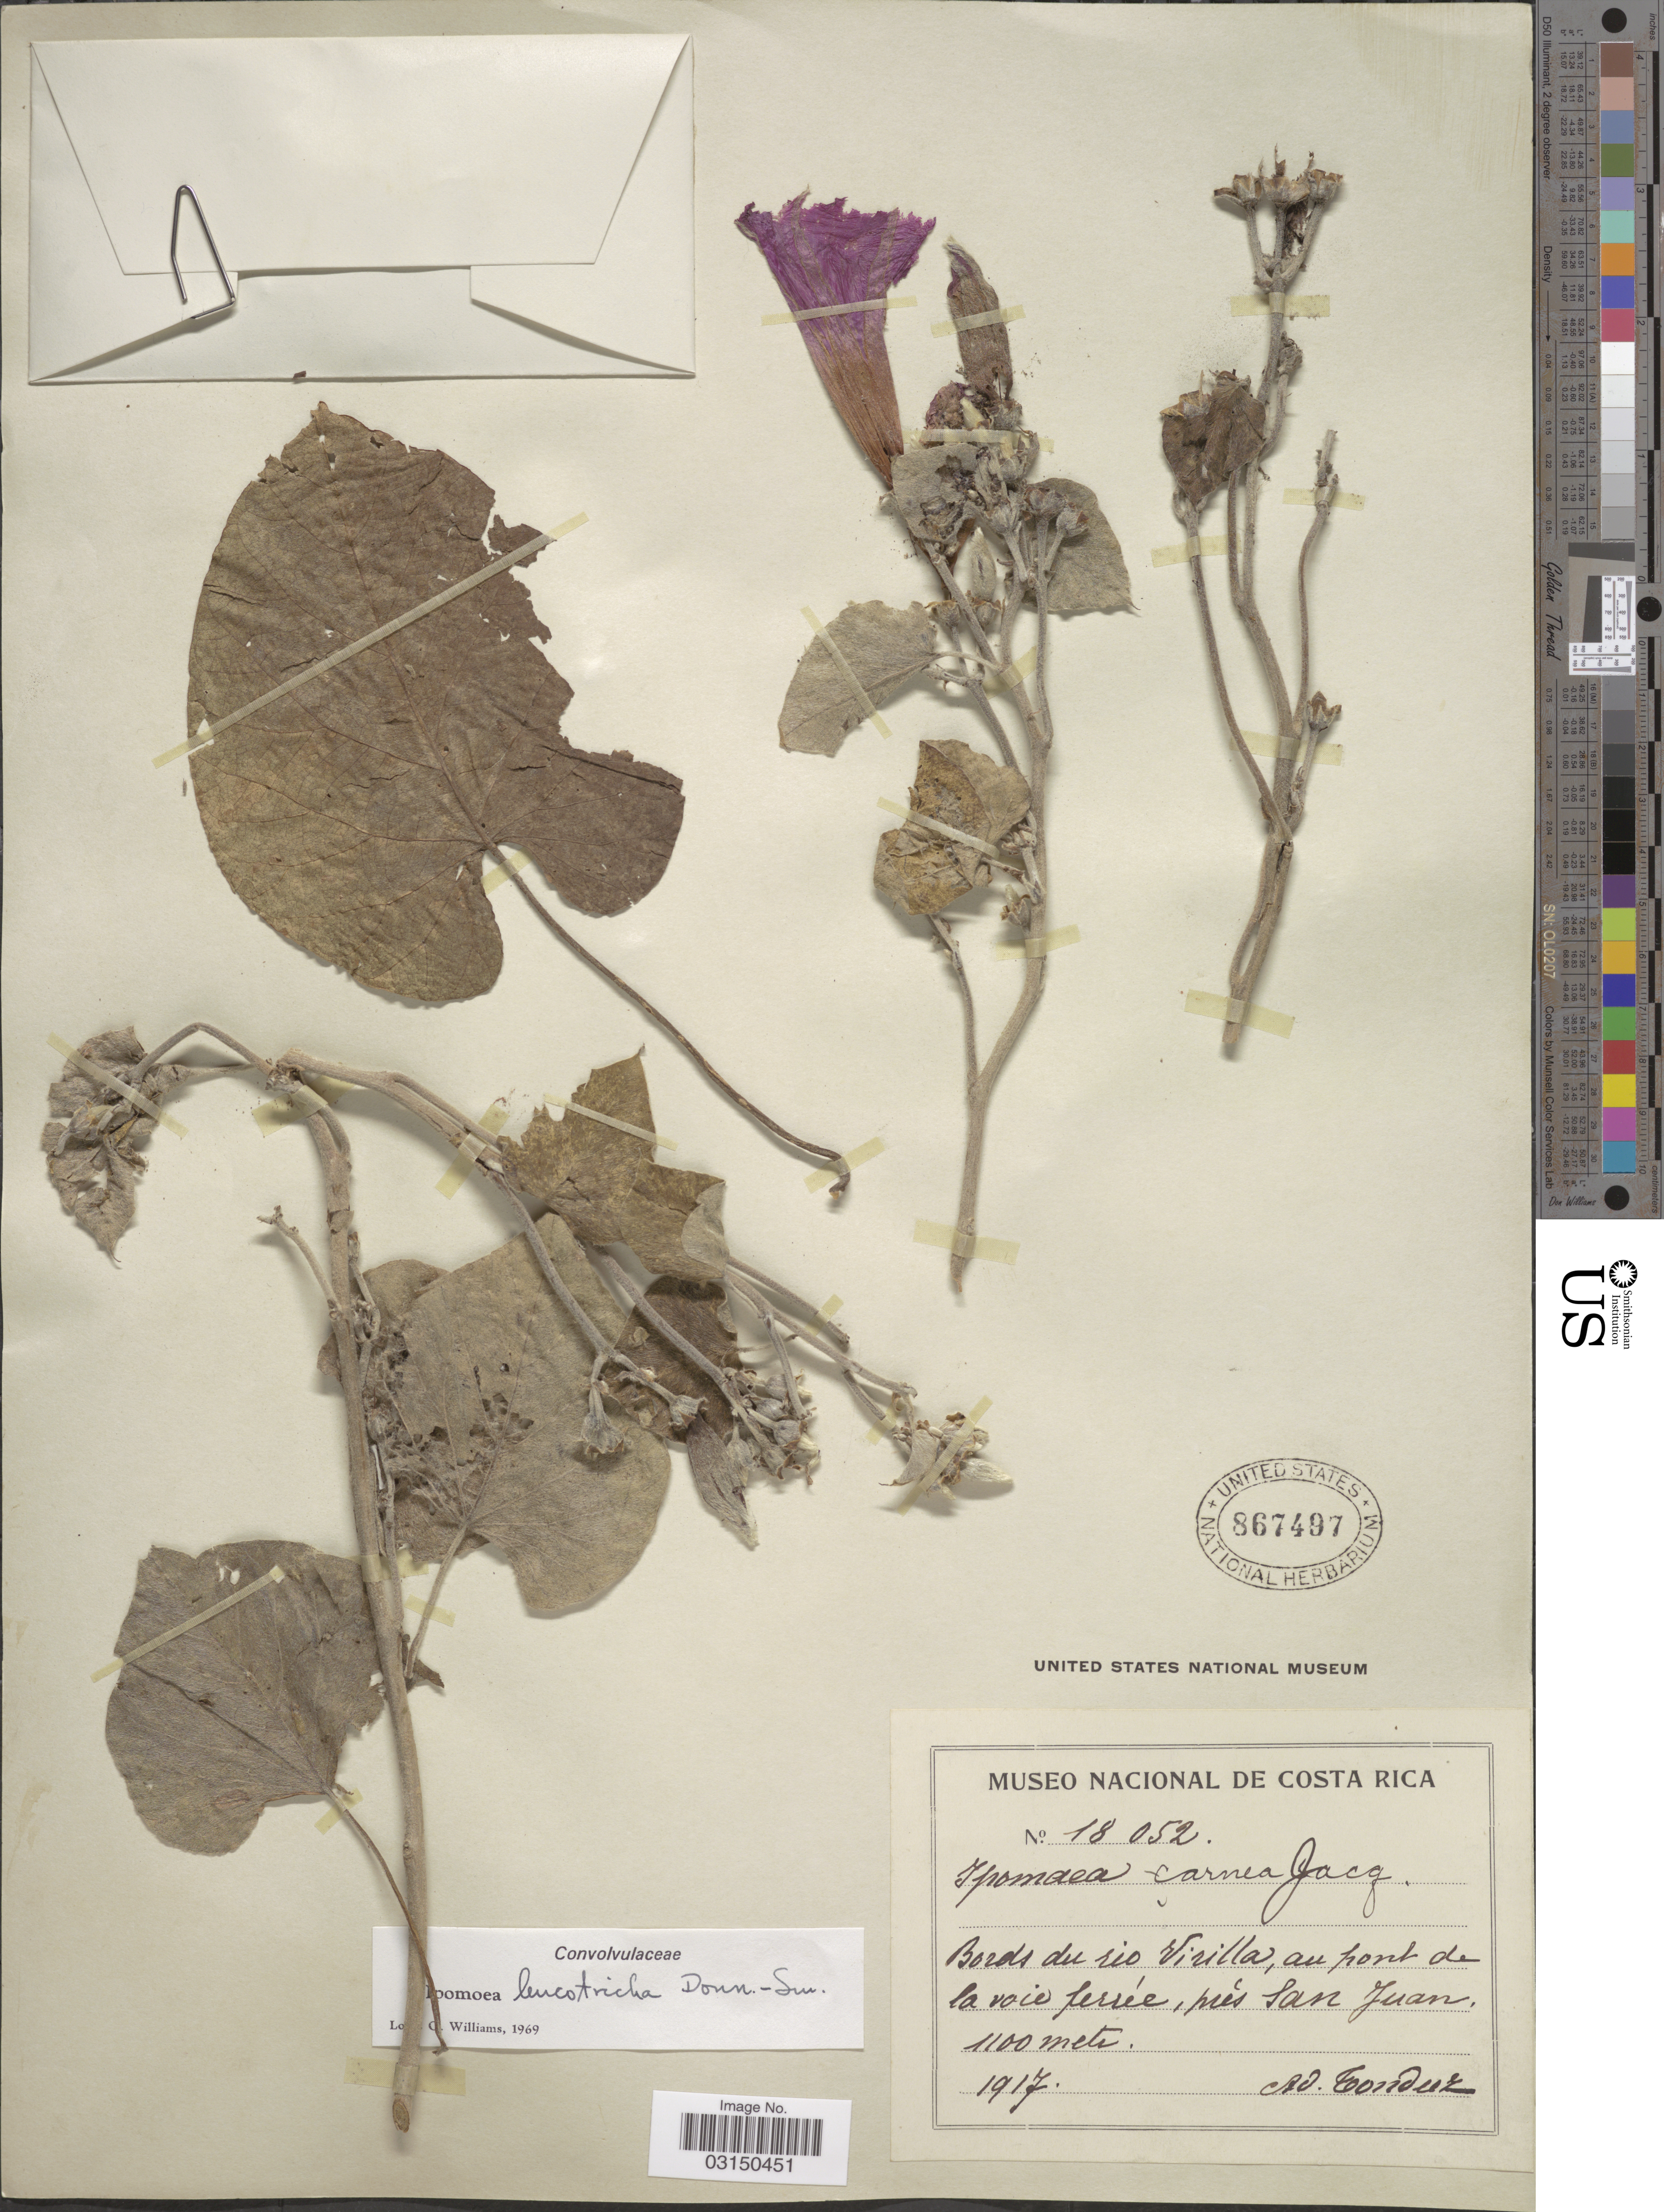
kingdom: Plantae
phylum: Tracheophyta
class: Magnoliopsida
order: Solanales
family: Convolvulaceae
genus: Ipomoea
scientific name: Ipomoea leucotricha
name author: Donn. Sm.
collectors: A. Tonduz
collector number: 18052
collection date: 1917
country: Costa Rica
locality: Bords du rio Virilla, au pont de la voie ferrée, près San Juan.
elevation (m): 1100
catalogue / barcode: US 867497